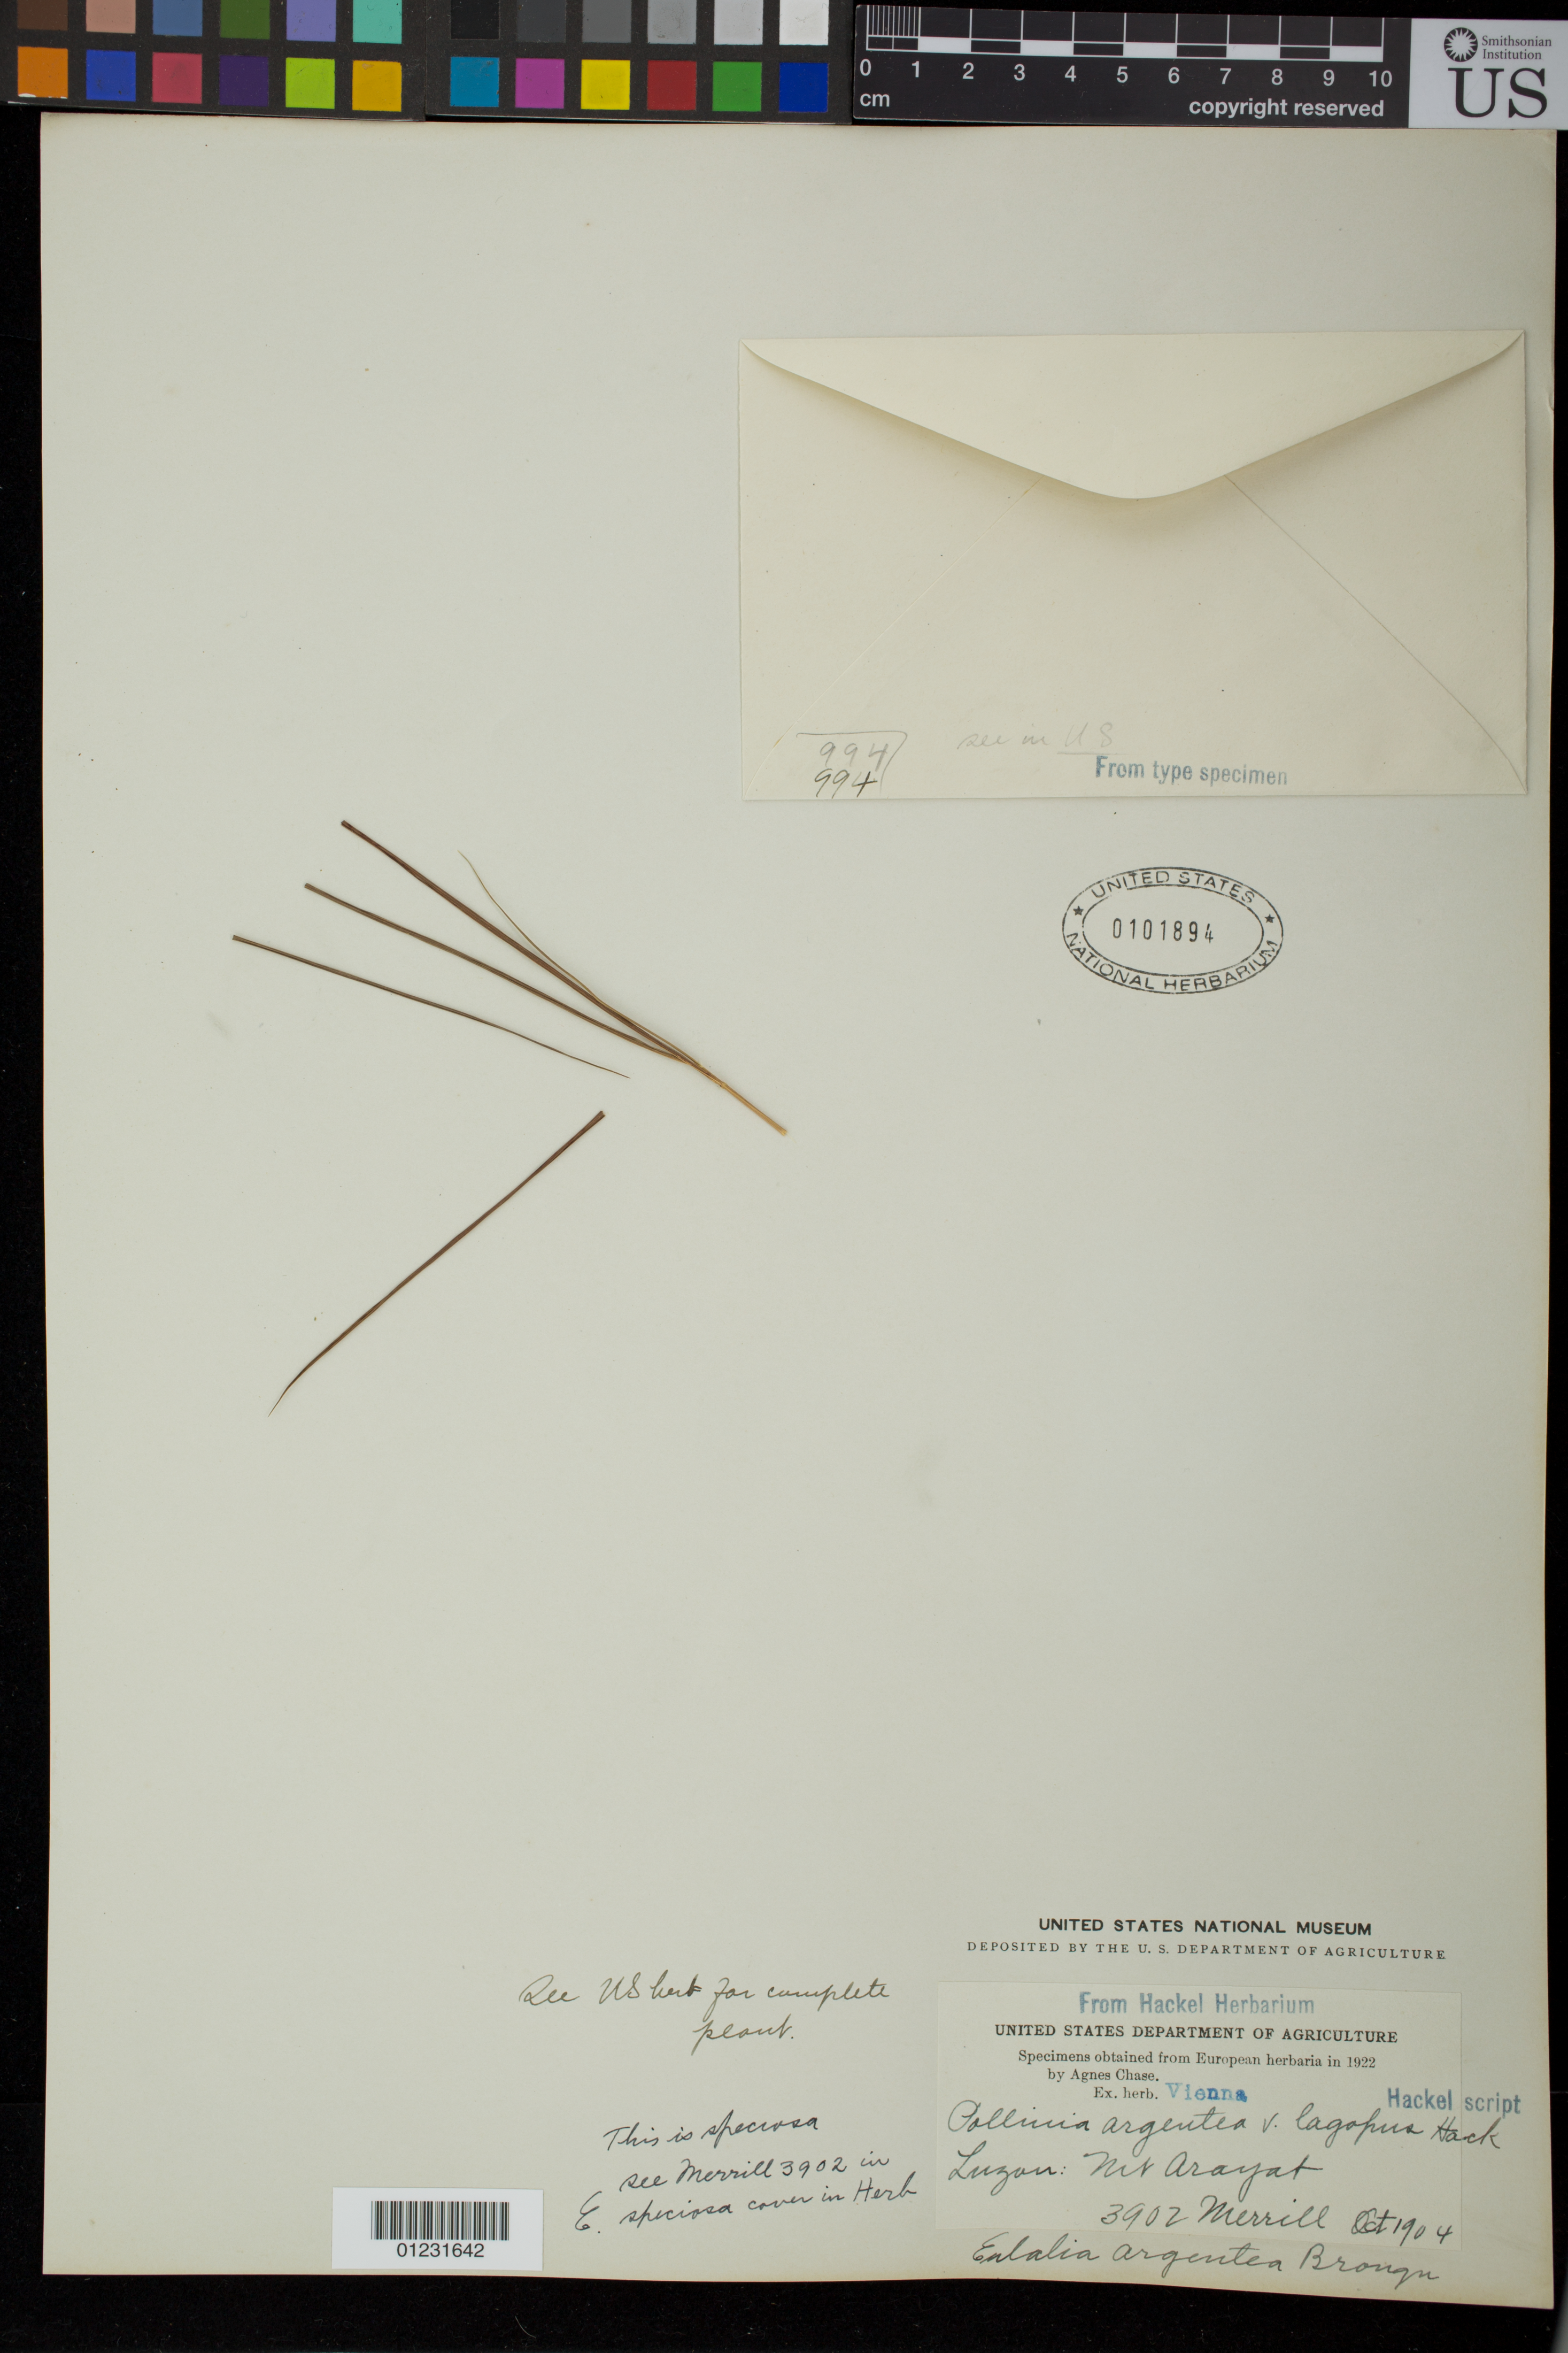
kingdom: Plantae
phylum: Tracheophyta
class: Liliopsida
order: Poales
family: Poaceae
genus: Pollinia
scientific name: Pollinia argentea var. lagopus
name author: Hack.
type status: Type Collection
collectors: E. D. Merrill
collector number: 3902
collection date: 1904-10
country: Philippines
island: Luzon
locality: Mt. Arayat.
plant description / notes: Fragmentary material of type specimen ex herb. Hackel.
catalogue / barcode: US 101894